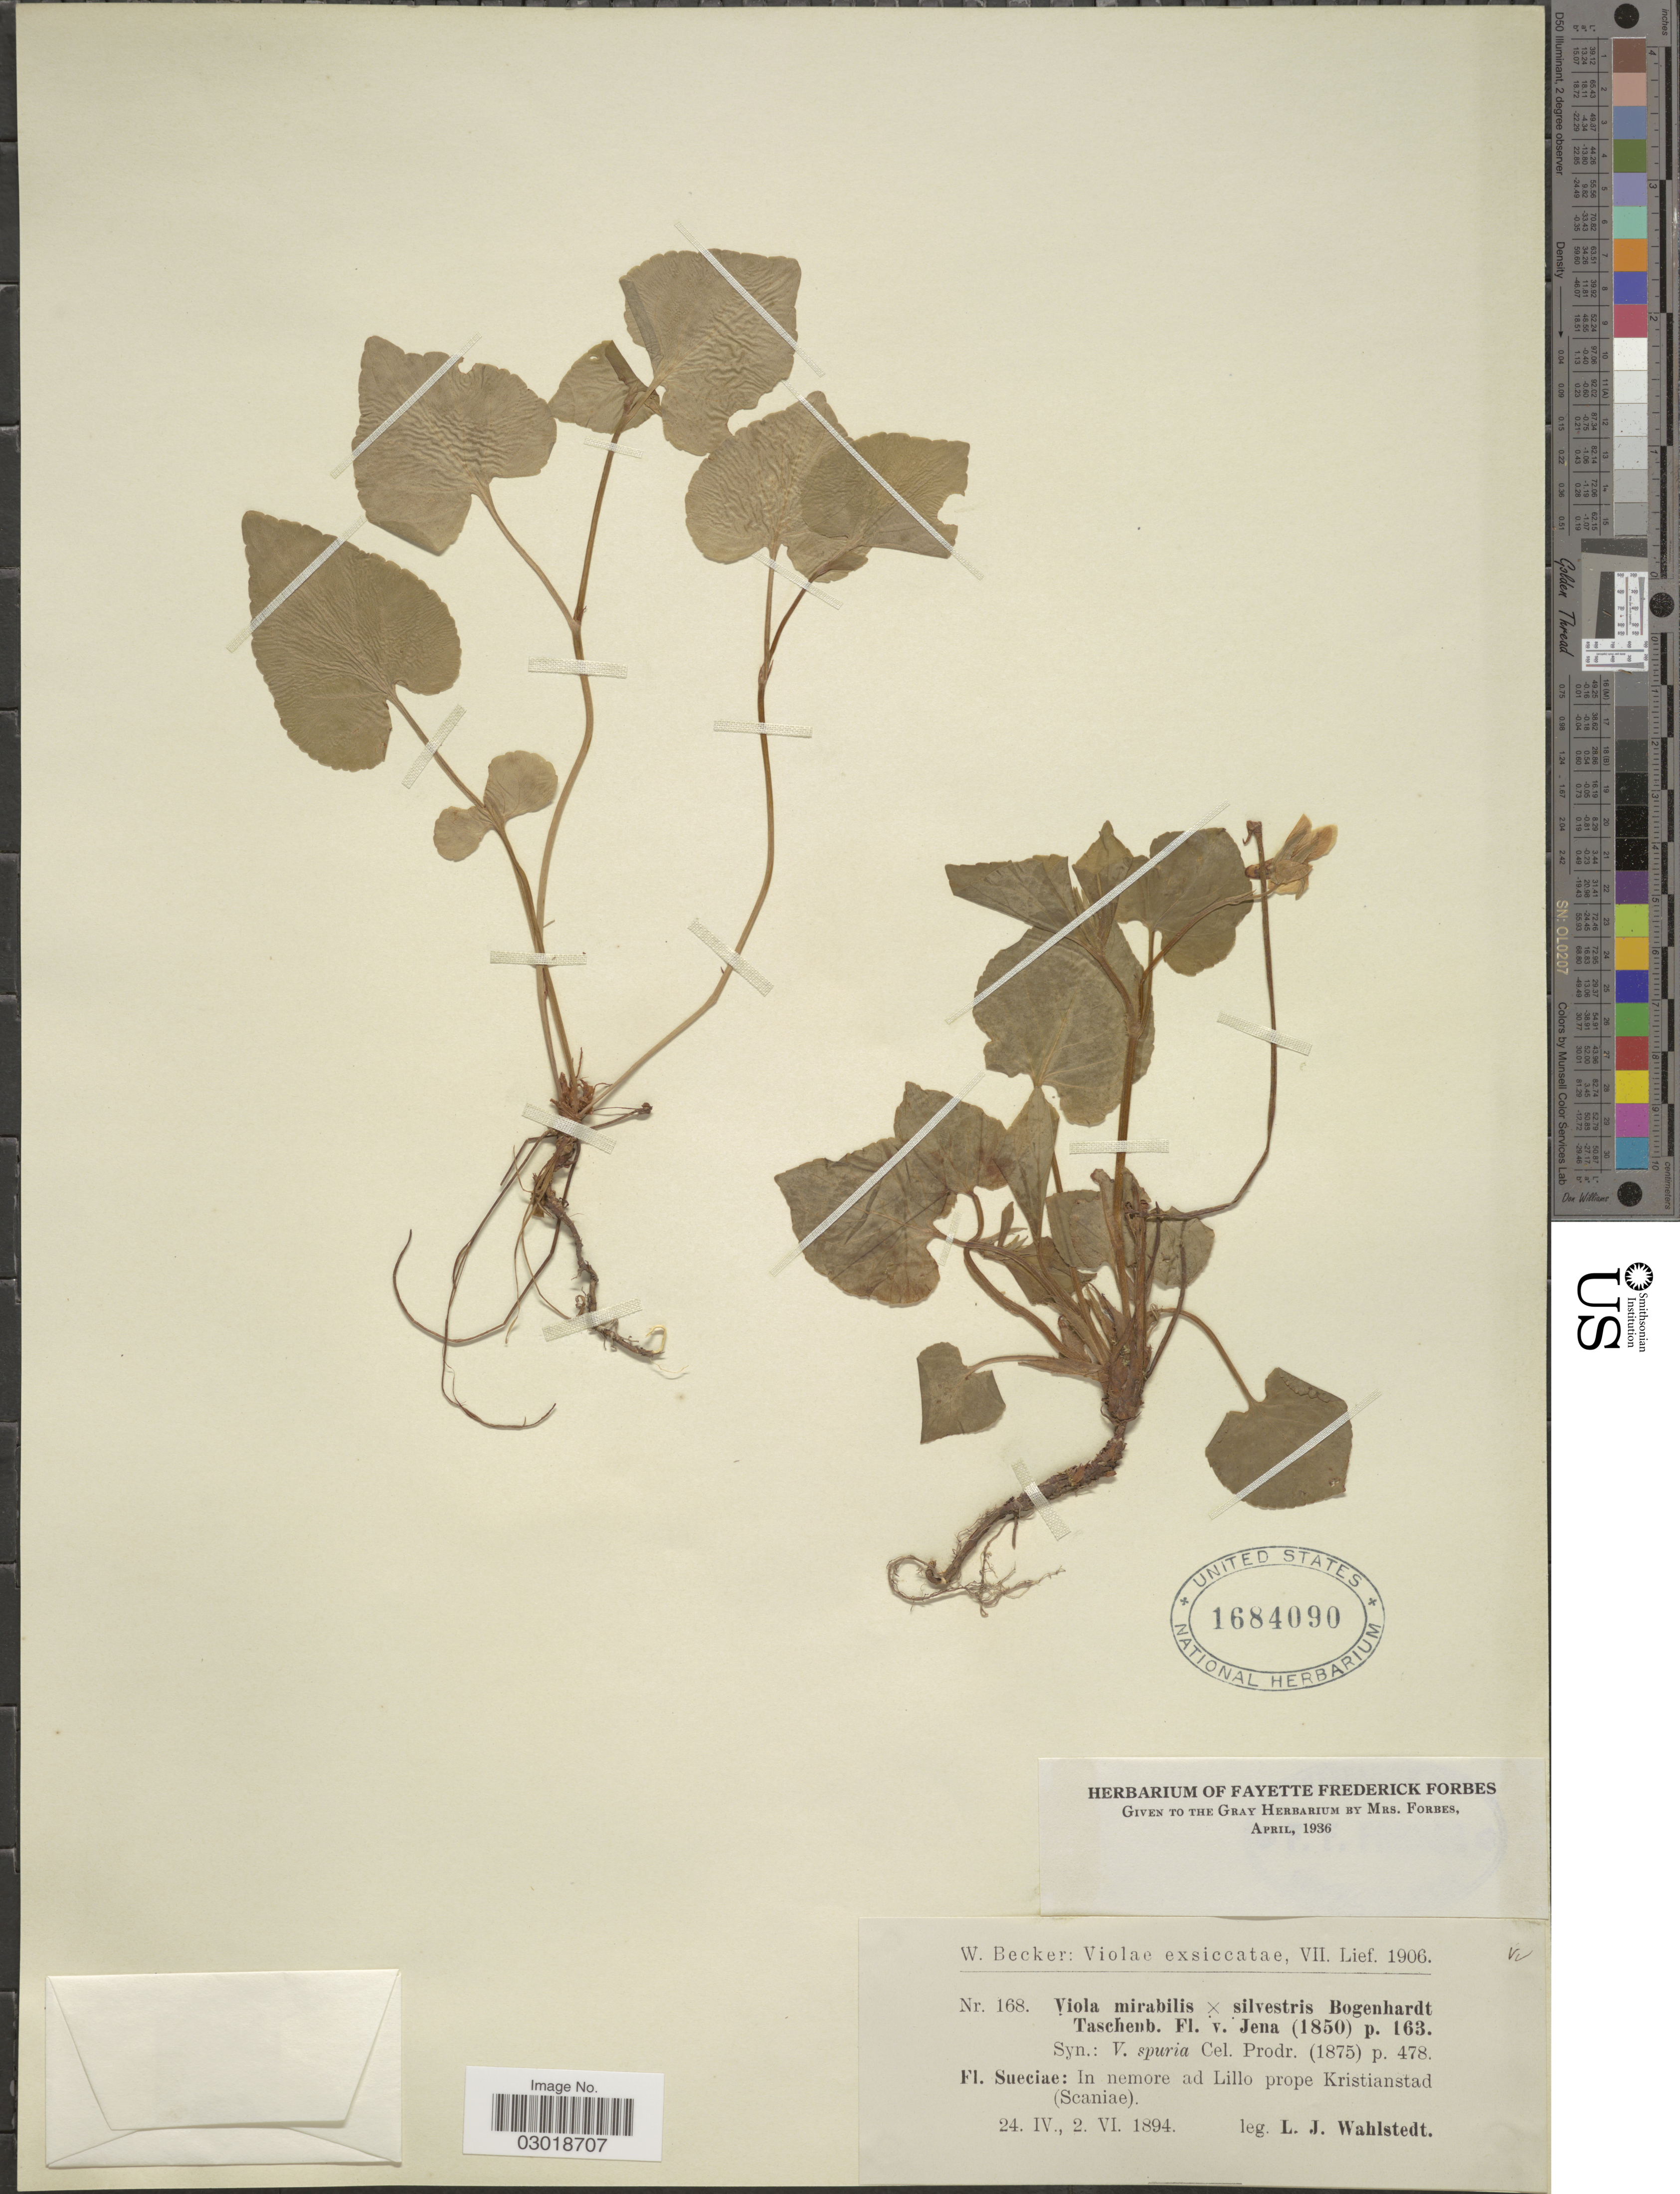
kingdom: Plantae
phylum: Tracheophyta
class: Magnoliopsida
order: Malpighiales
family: Violaceae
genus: Viola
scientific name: Viola mirabilis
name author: L.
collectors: L. J. Wahlstedt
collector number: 168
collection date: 1894-04-24/1894-06-02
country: Sweden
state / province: Skåne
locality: Violae, Sueciae: In nemore ad Lillo prope Kristianstad (Scaniae).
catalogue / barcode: US 1684090